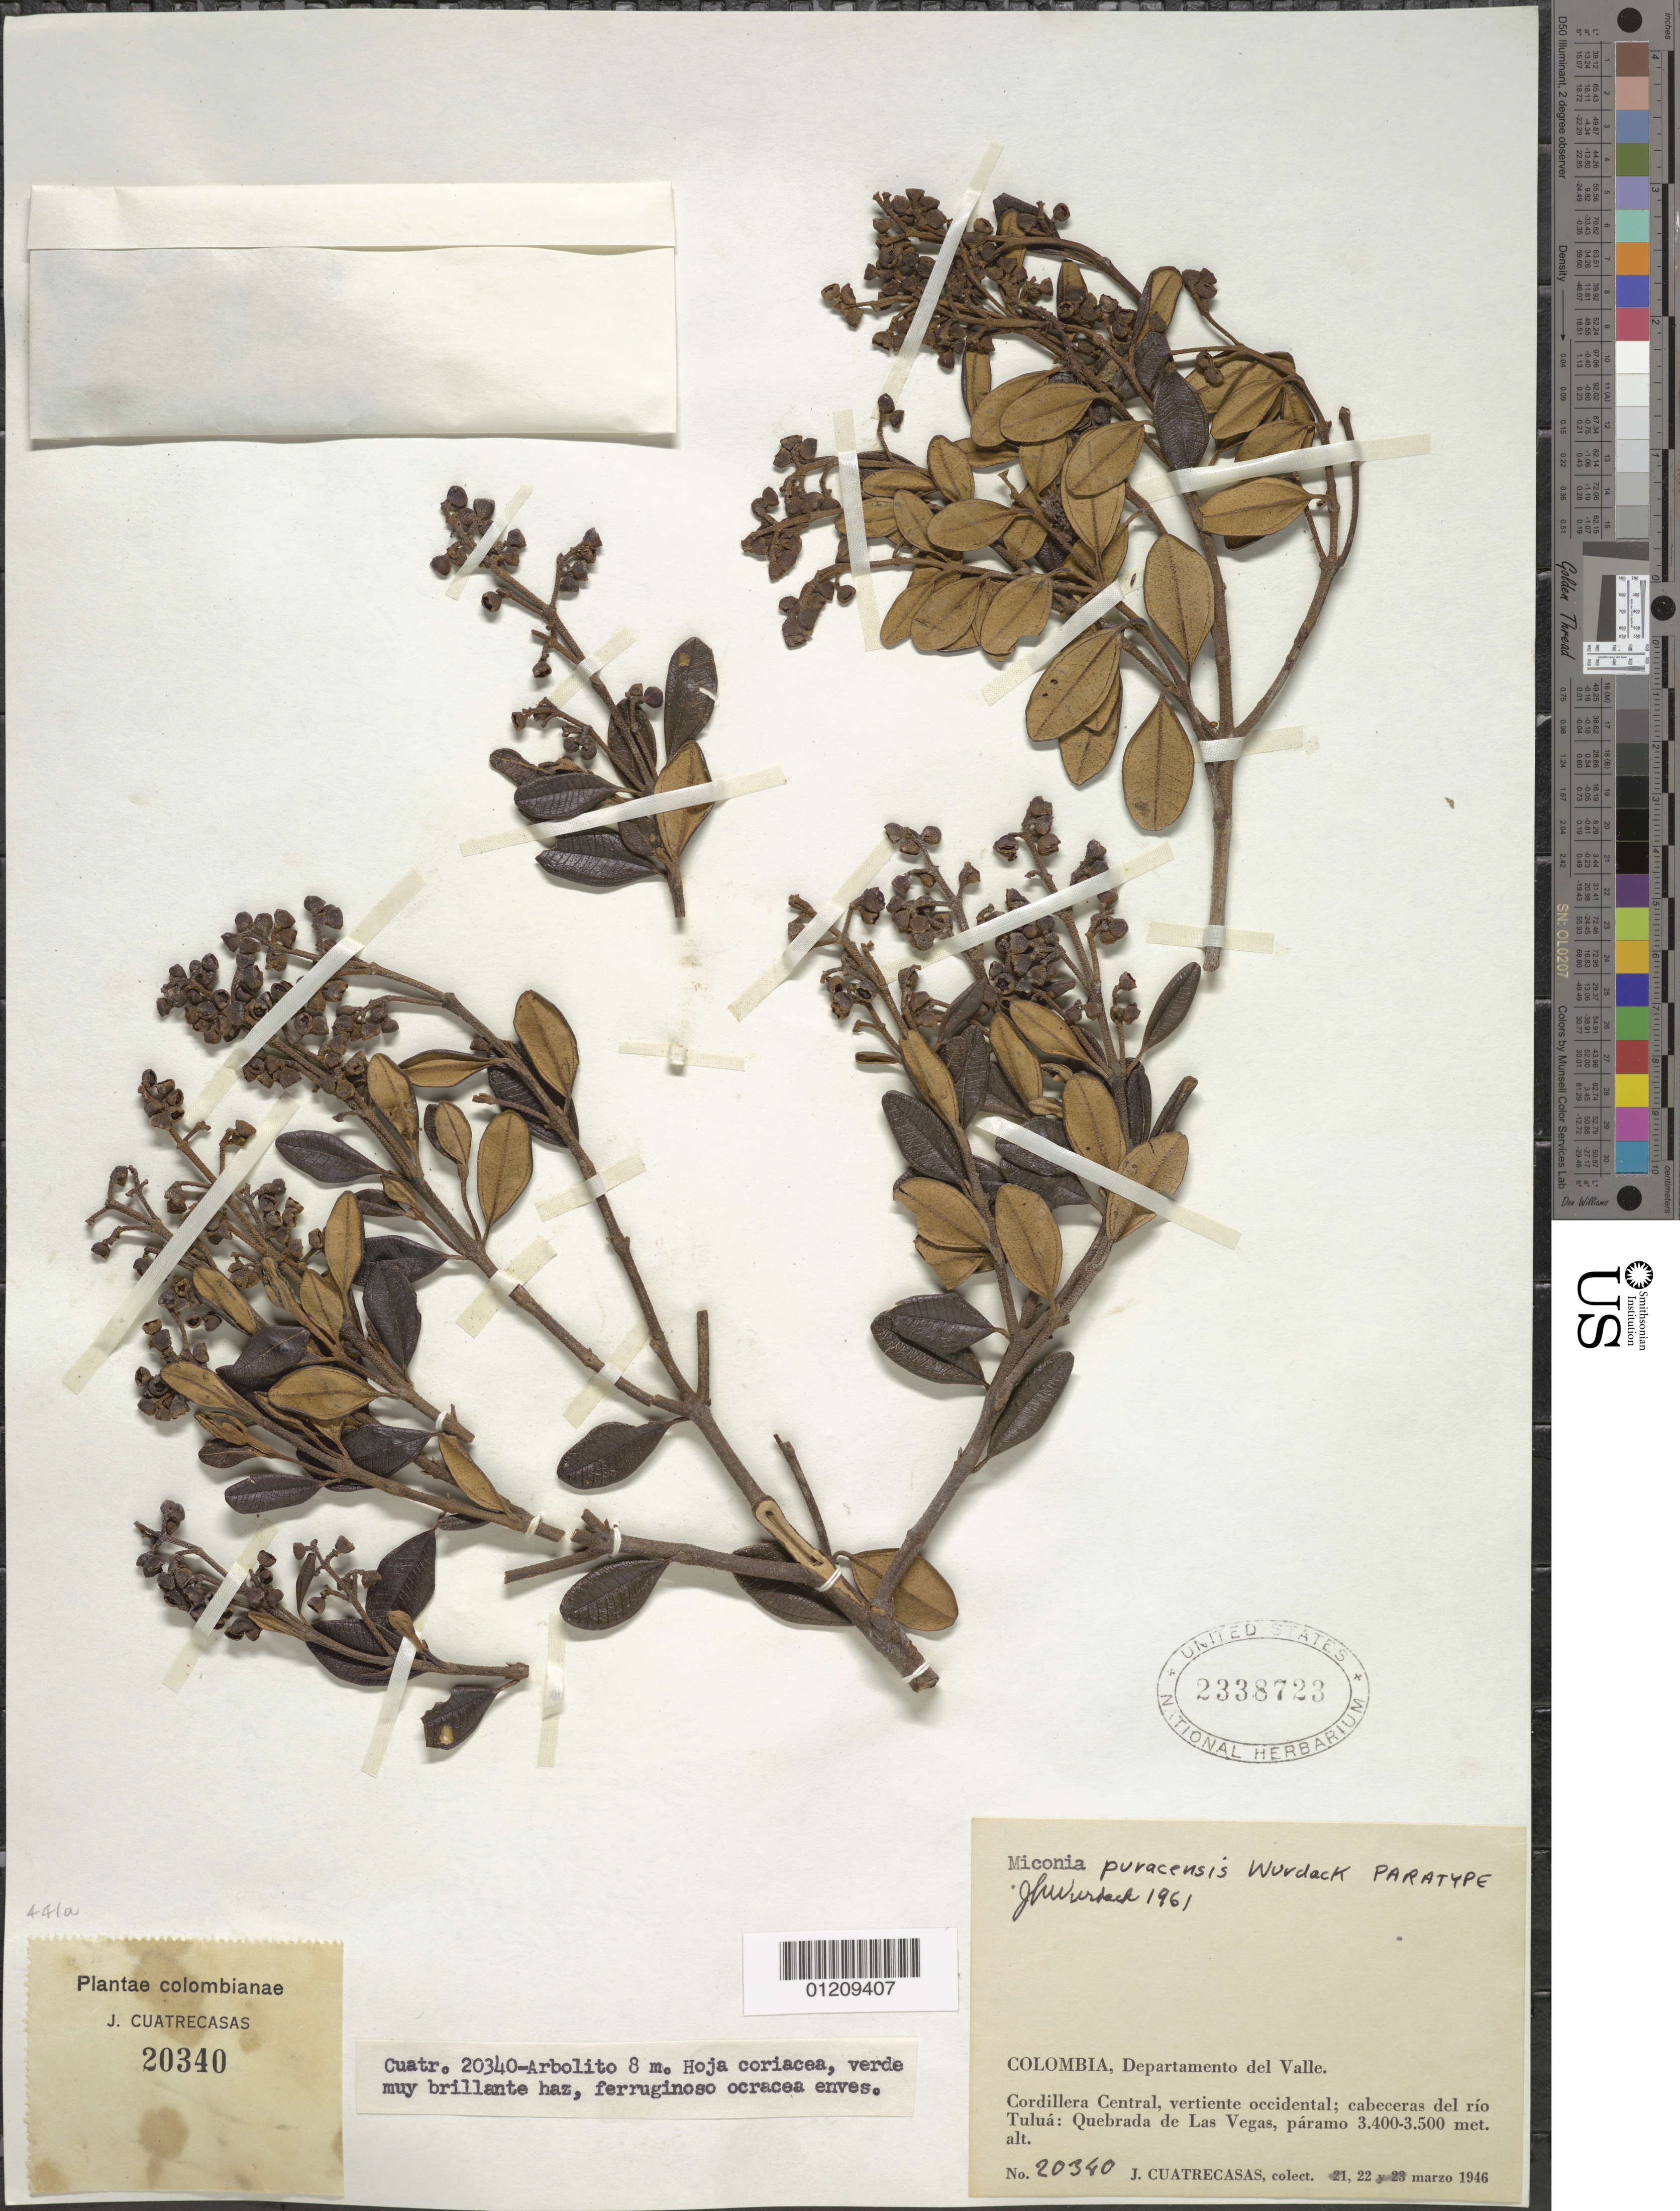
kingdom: Plantae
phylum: Tracheophyta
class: Magnoliopsida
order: Myrtales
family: Melastomataceae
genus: Miconia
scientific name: Miconia puracensis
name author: Wurdack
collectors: J. Cuatrecasas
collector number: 20340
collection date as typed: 22 Mar 1946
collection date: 1946-03-22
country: Colombia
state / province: Valle del Cauca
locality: Cordillera Central; Cabeceras del rio Tulua: Quebrada de Las Vegas,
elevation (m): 3400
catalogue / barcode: US 2338723